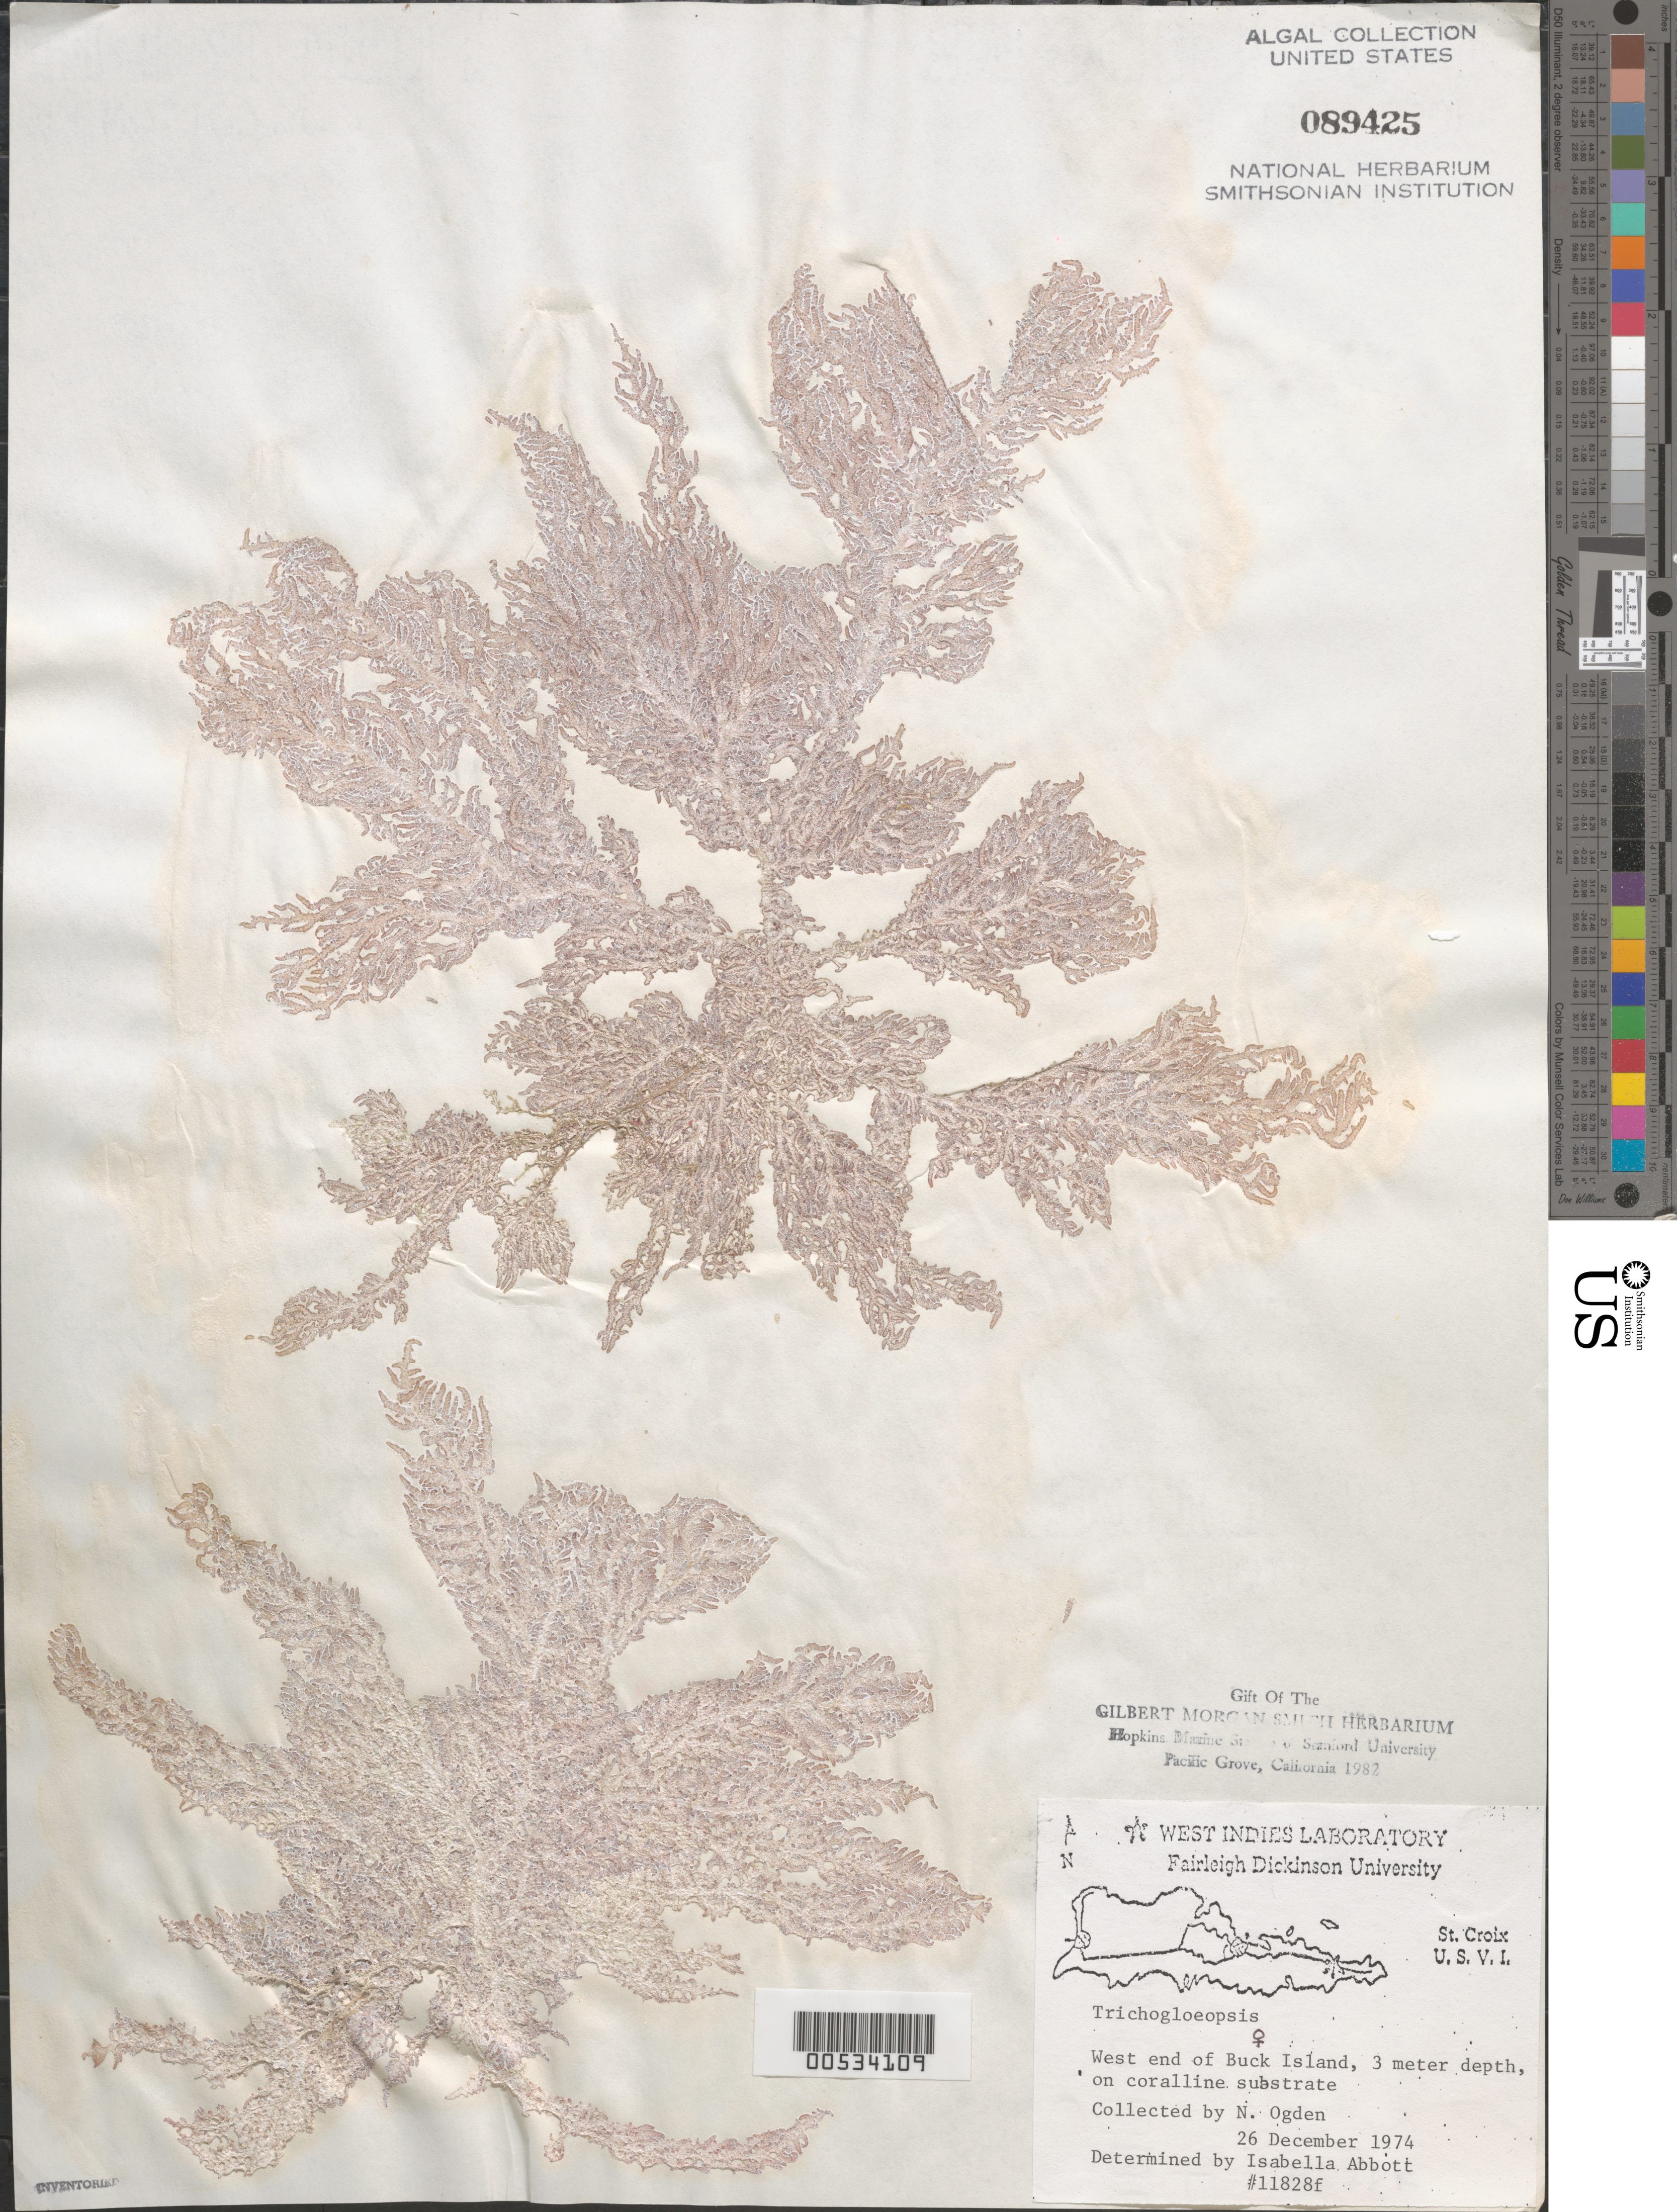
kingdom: Plantae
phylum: Rhodophyta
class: Florideophyceae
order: Nemaliales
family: Liagoraceae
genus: Trichogloeopsis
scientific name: Trichogloeopsis sp.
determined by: Abbott, Isabella A.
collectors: N. Ogden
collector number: IAA 11828f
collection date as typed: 26 Dec 1974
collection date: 1974-12-26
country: U.S. Virgin Islands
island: St. Croix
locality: Buck Island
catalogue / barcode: US 89425